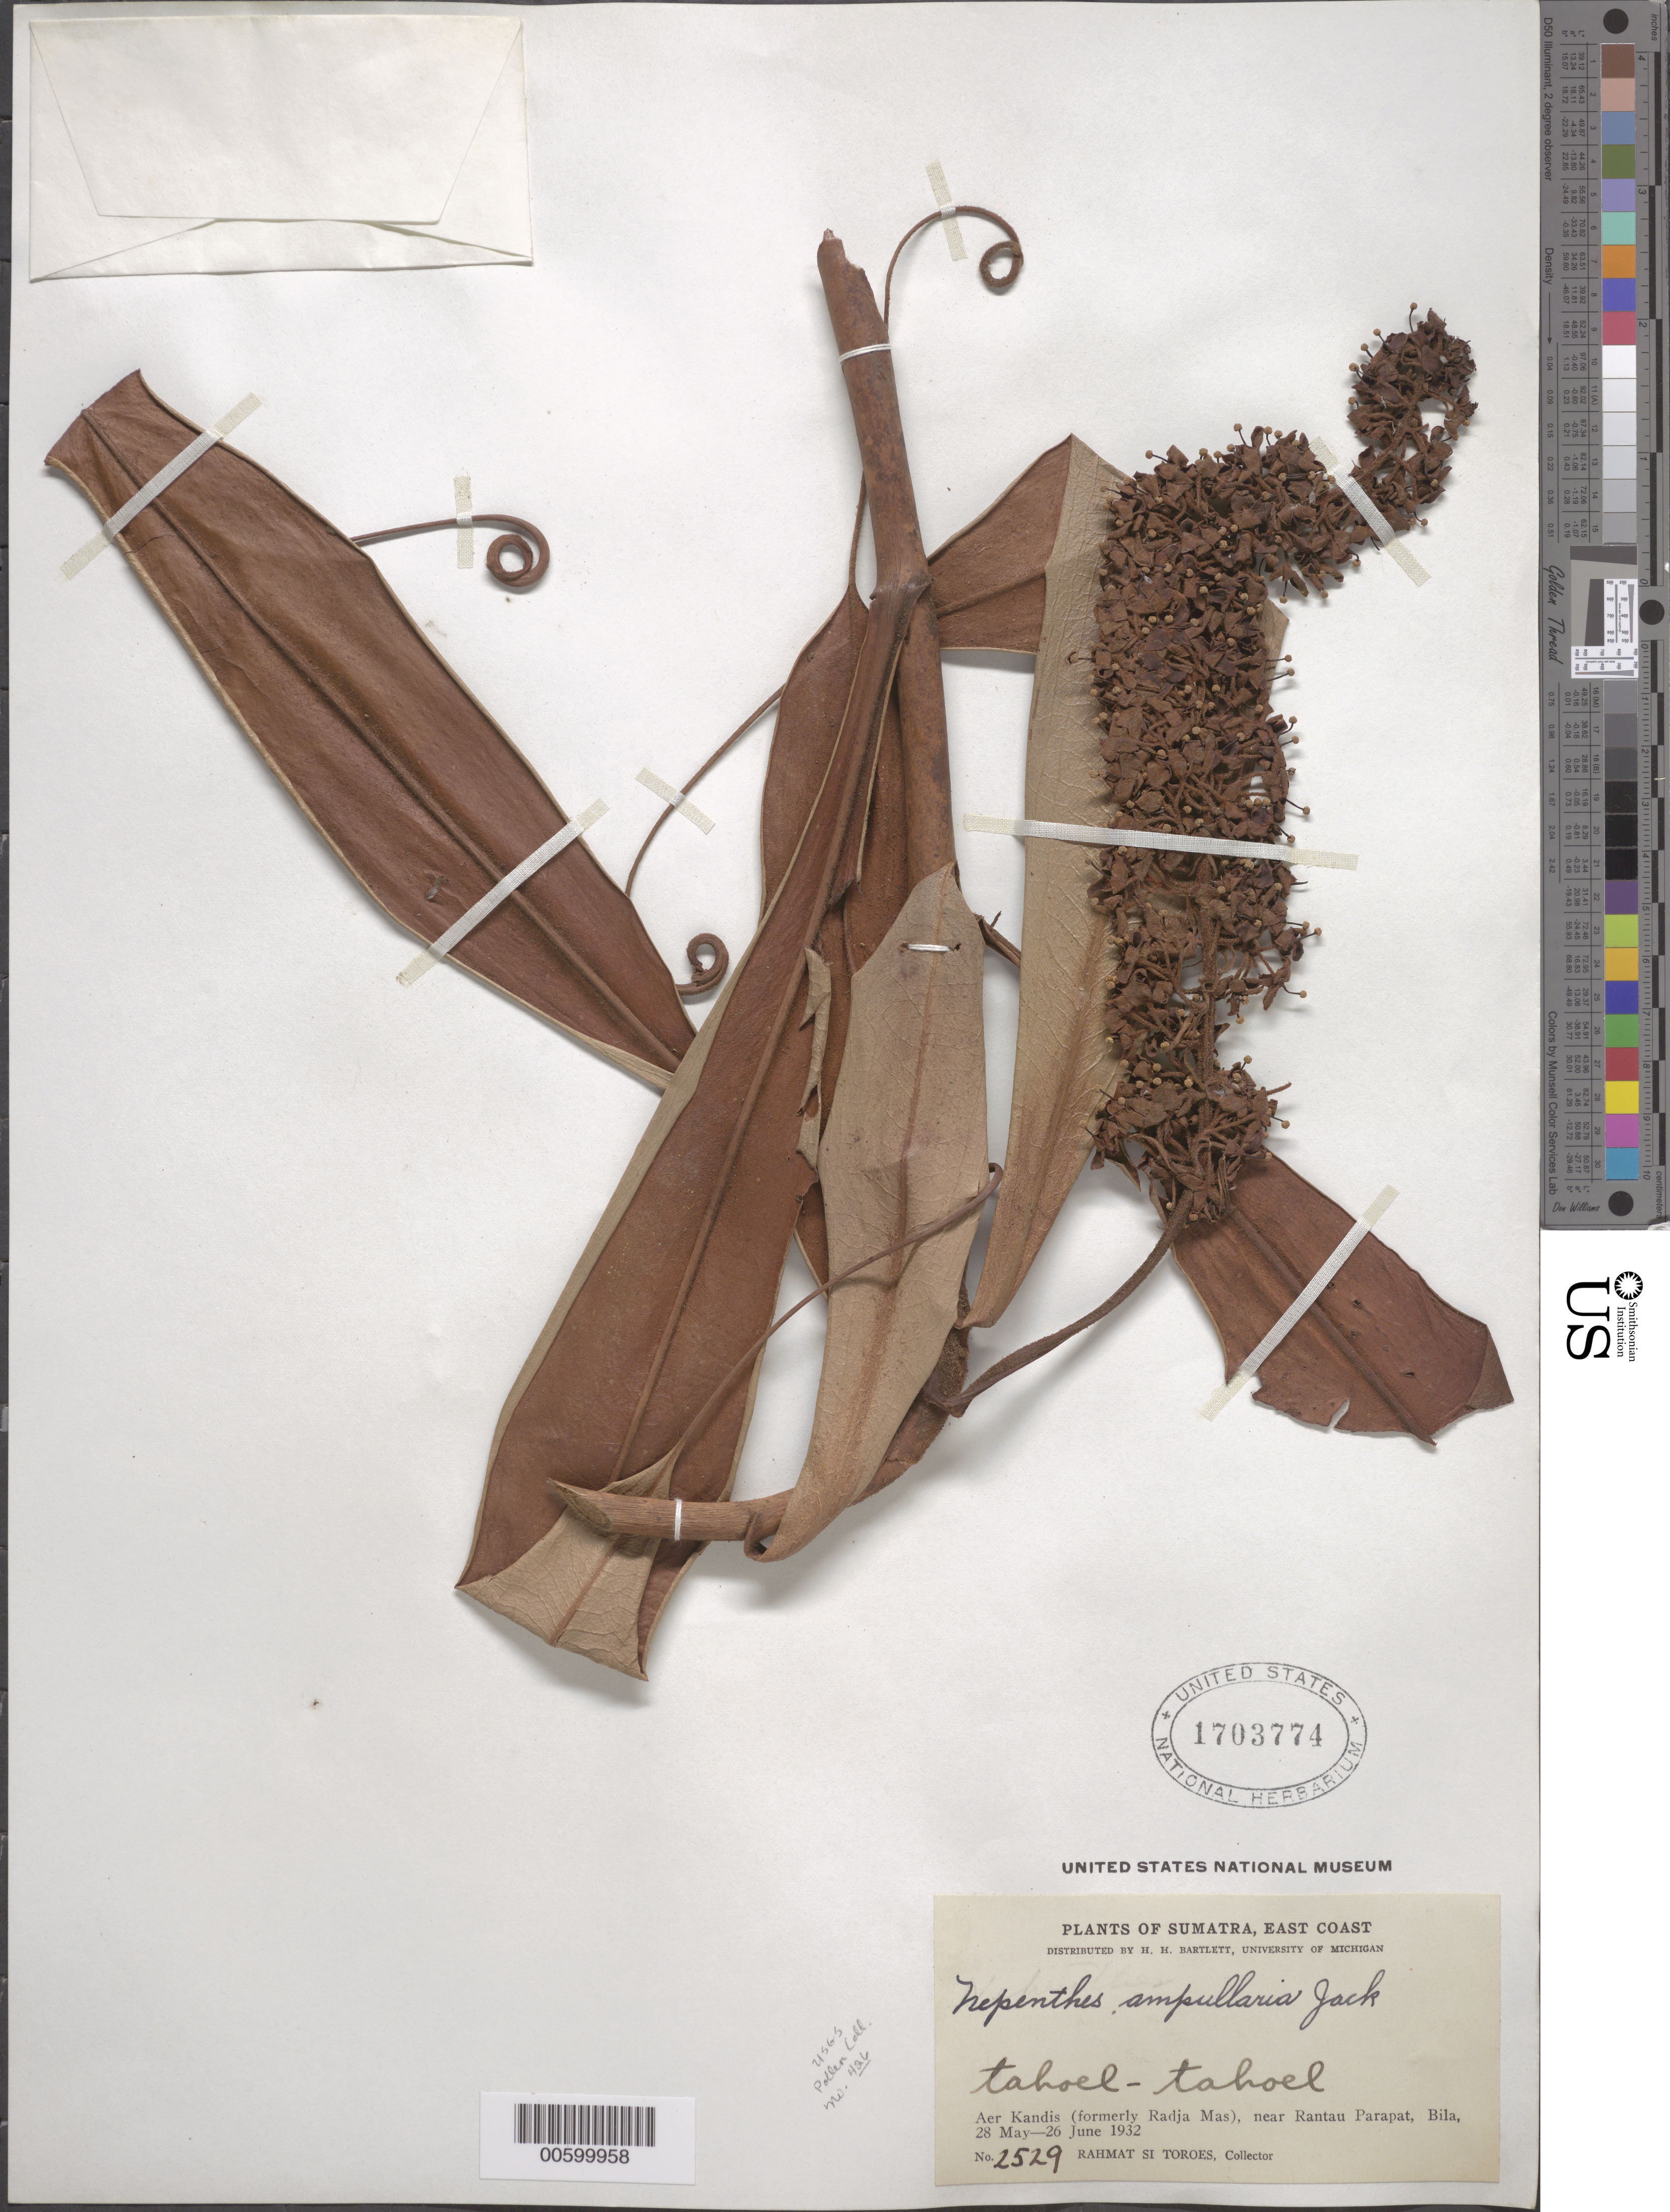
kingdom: Plantae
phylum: Tracheophyta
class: Magnoliopsida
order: Caryophyllales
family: Nepenthaceae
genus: Nepenthes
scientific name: Nepenthes ampullaria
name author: Jack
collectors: Rahmat Si Boeea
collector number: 2529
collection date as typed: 28 May 1932 to 26 Jun 1932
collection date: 1932-05-28/1932-06-26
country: Indonesia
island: Sumatra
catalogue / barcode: US 1703774